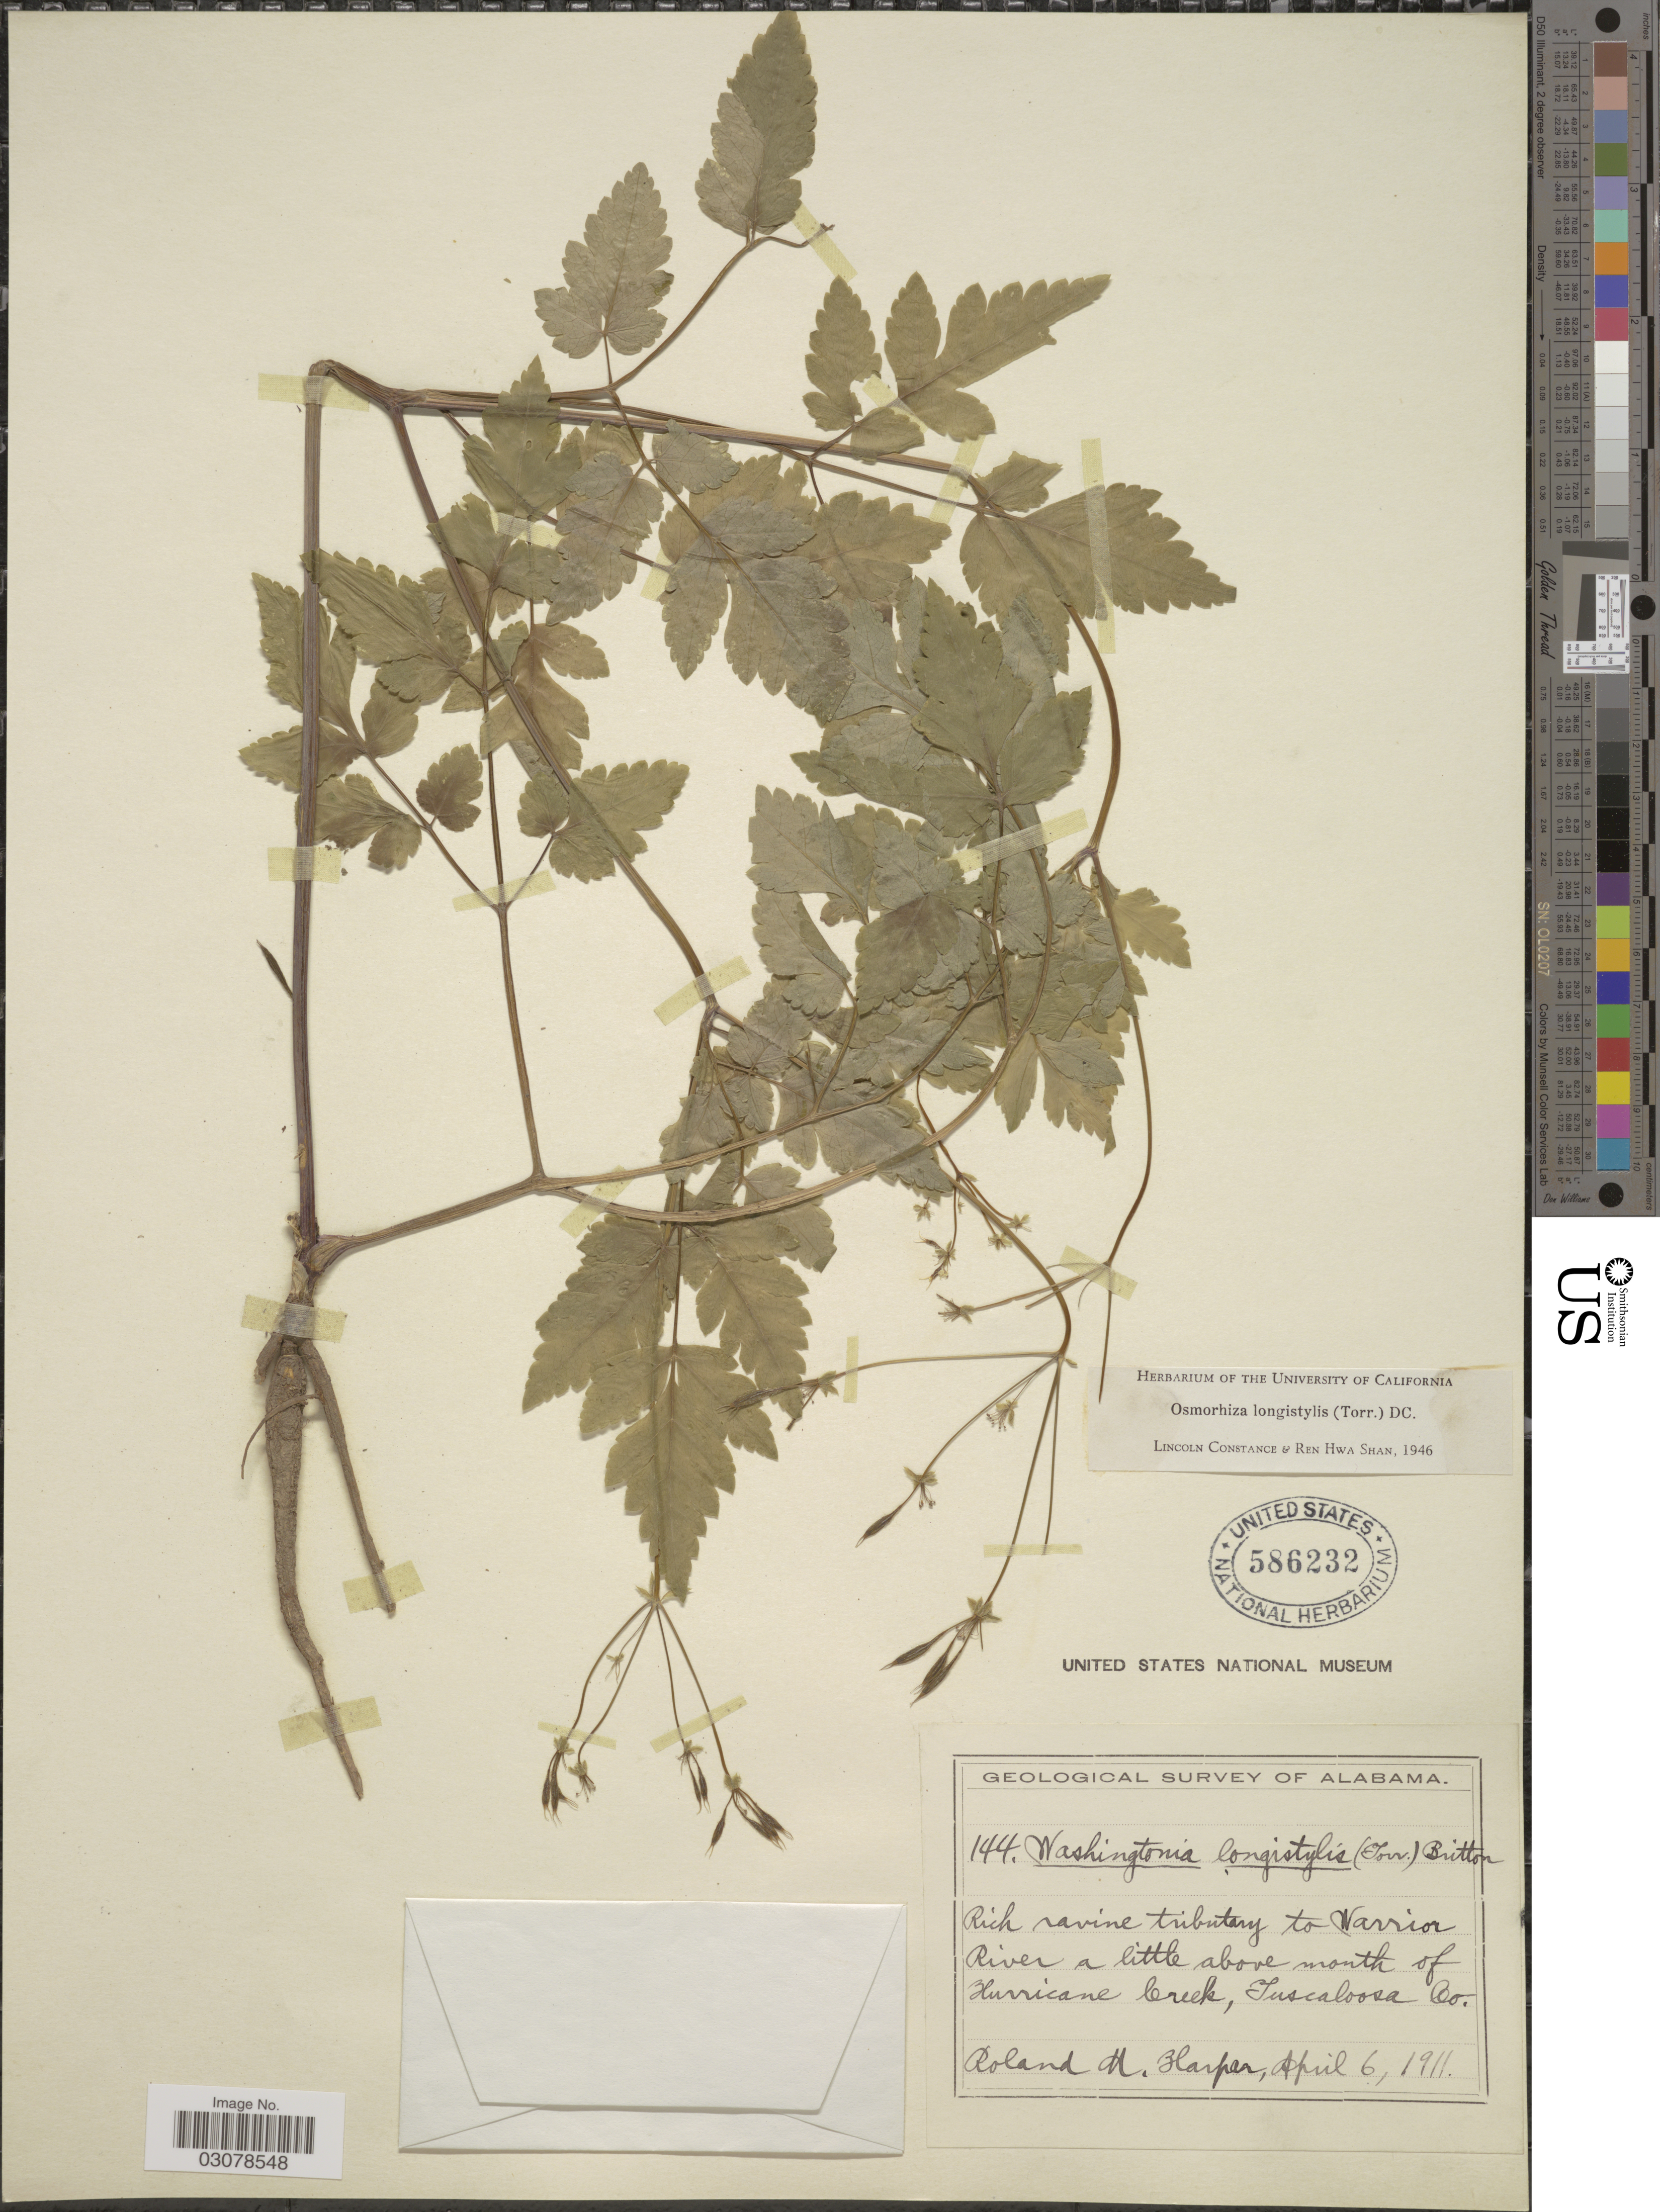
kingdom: Plantae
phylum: Tracheophyta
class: Magnoliopsida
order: Apiales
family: Apiaceae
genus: Osmorhiza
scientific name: Osmorhiza longistylis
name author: (Torr.) DC.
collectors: R. M. Harper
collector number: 144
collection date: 1911-04-06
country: United States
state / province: Alabama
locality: Rich ravine tributary to Warrior River a little above mouth of Hurricane Creek, Tuscaloosa Co.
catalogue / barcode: US 586232